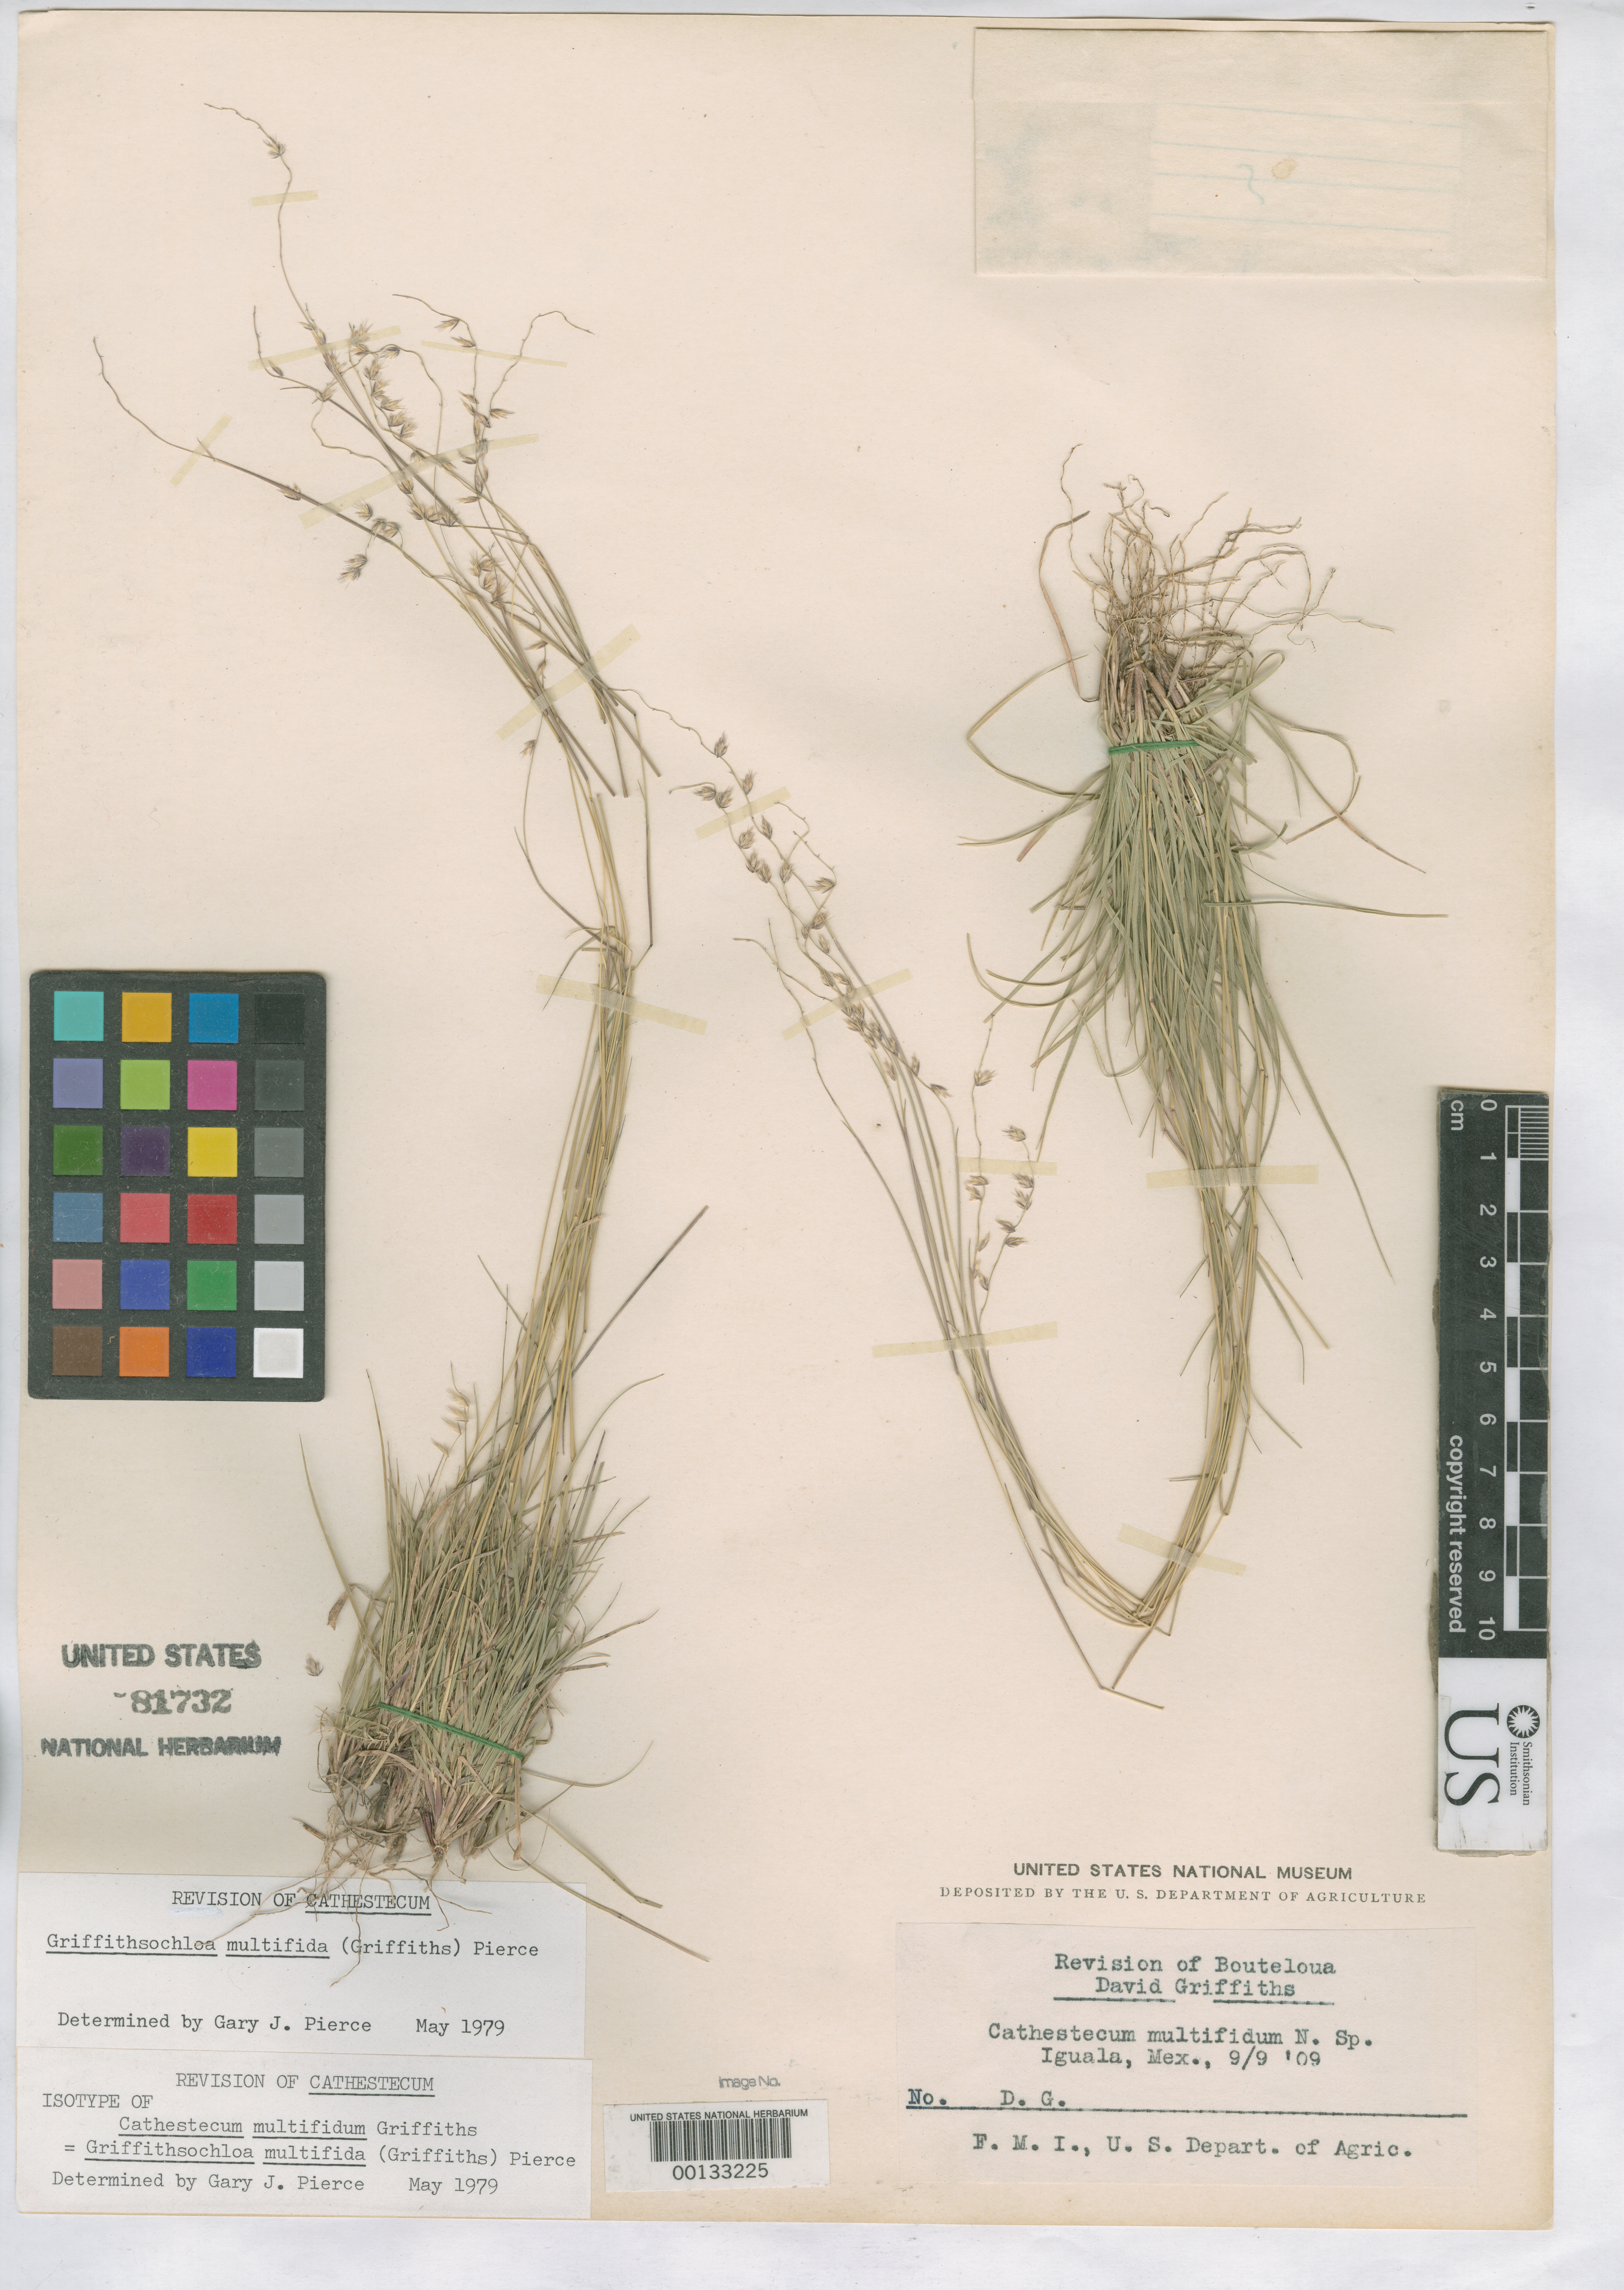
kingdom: Plantae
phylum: Tracheophyta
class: Liliopsida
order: Poales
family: Poaceae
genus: Cathestecum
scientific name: Cathestecum multifidum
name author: Griffiths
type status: Isotype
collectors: D. Griffiths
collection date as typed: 09 Sep 1909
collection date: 1909-09-09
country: Mexico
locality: Iquala.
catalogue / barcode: US 81732